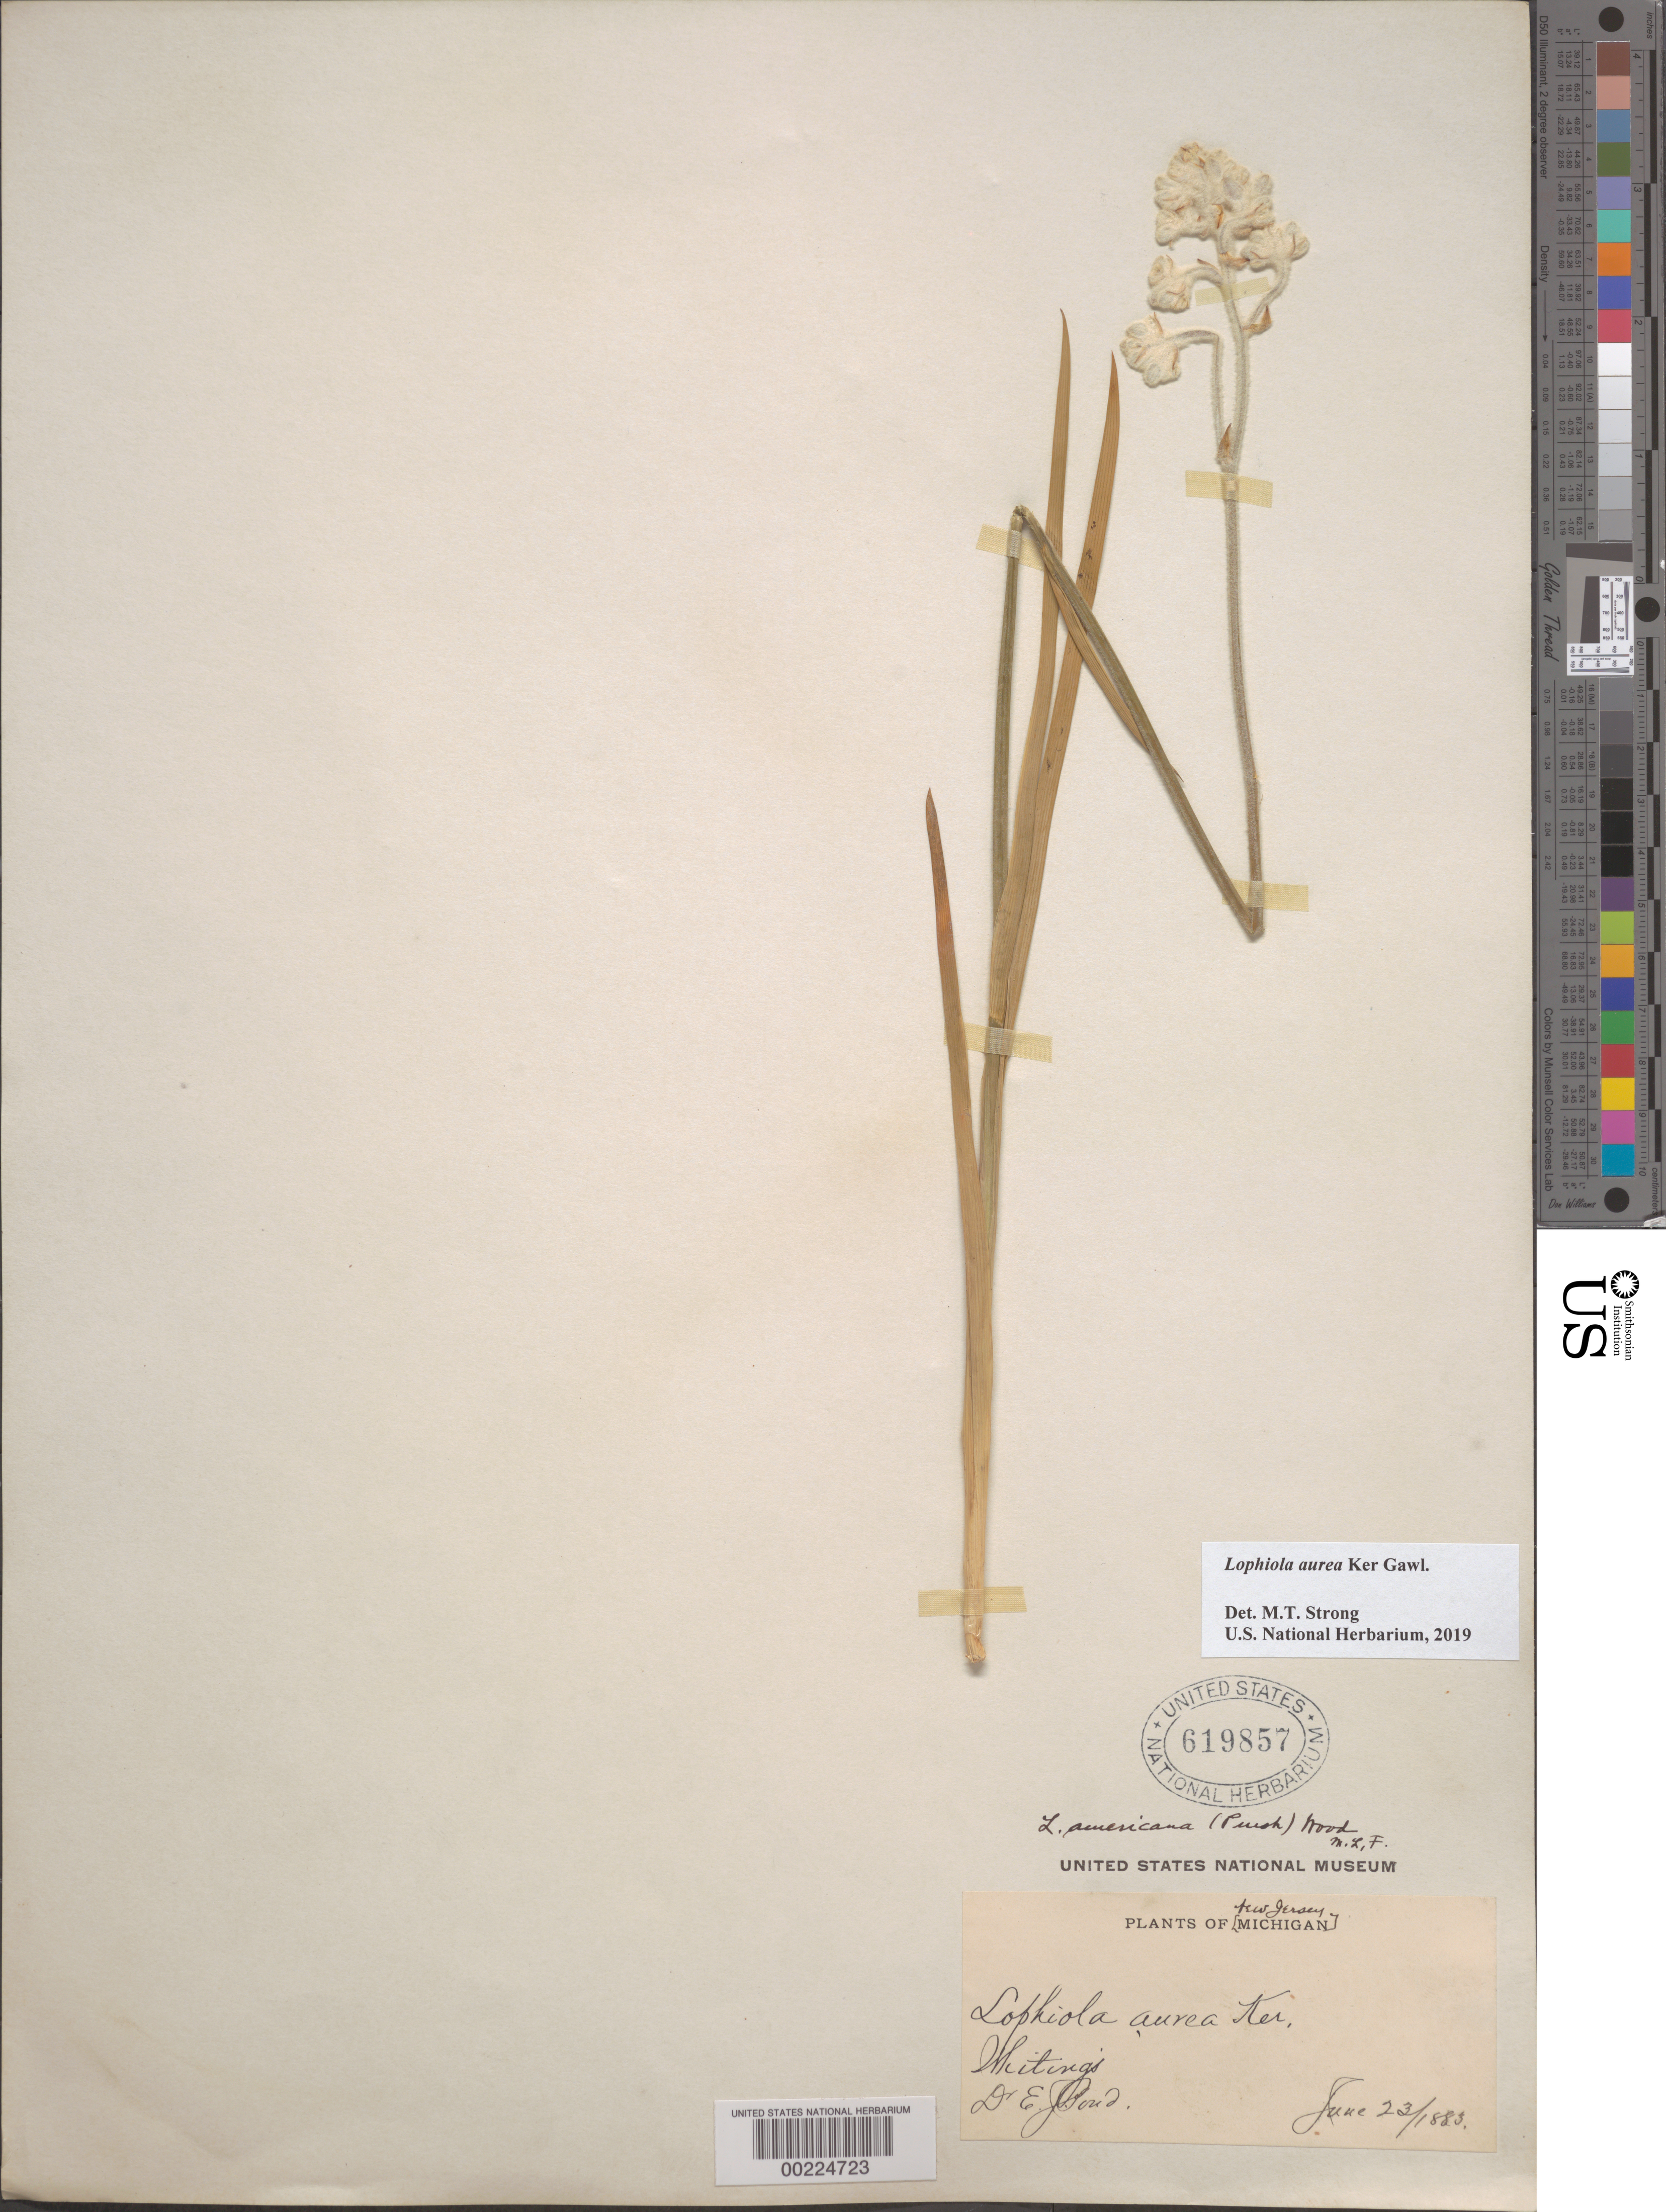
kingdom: Plantae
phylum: Tracheophyta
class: Liliopsida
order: Dioscoreales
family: Nartheciaceae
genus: Lophiola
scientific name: Lophiola aurea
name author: Ker Gawl.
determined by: Strong, Mark T., (BOT), Smithsonian Institution - National Museum of Natural History (UNITED STATES)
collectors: E. Pond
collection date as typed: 23 Jun 1883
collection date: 1883-06-23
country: United States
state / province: New Jersey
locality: Whiting's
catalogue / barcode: US 619857